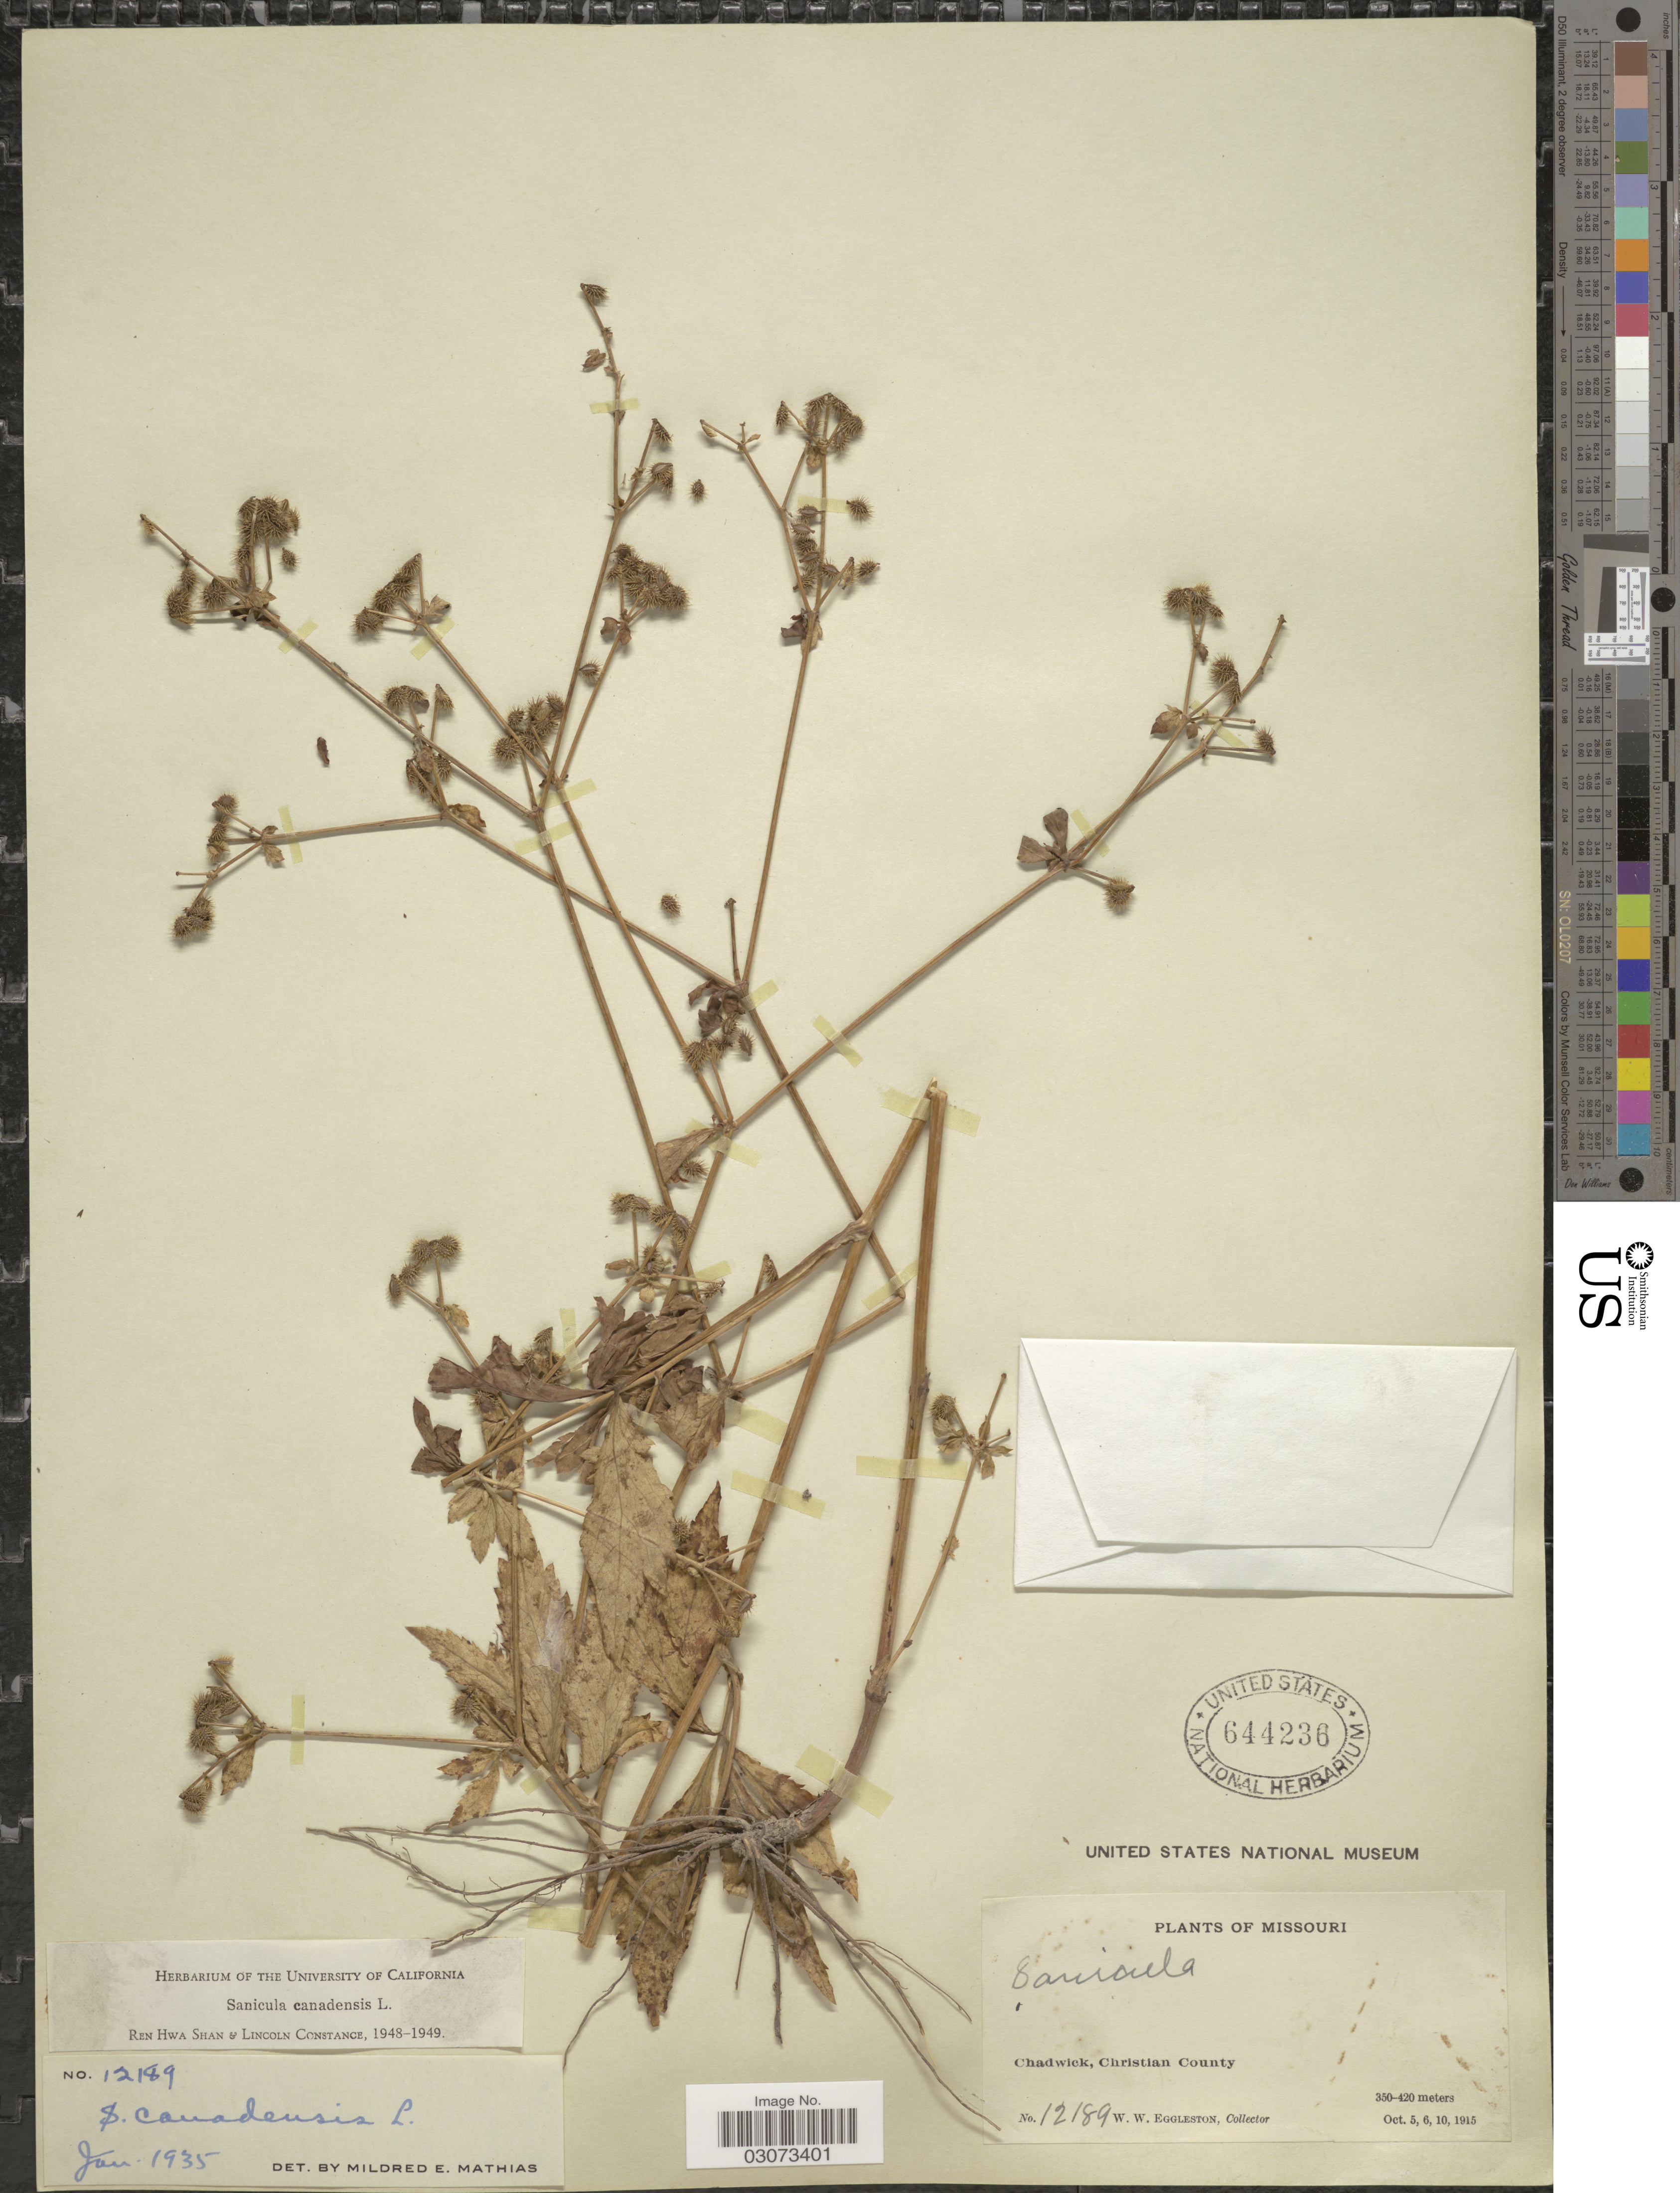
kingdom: Plantae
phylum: Tracheophyta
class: Magnoliopsida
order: Apiales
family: Apiaceae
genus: Sanicula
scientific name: Sanicula canadensis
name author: L.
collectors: W. W. Eggleston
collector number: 12189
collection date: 1915-10-05/1915-10-10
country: United States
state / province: Missouri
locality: Chadwick, Christian County.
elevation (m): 350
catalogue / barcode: US 644236